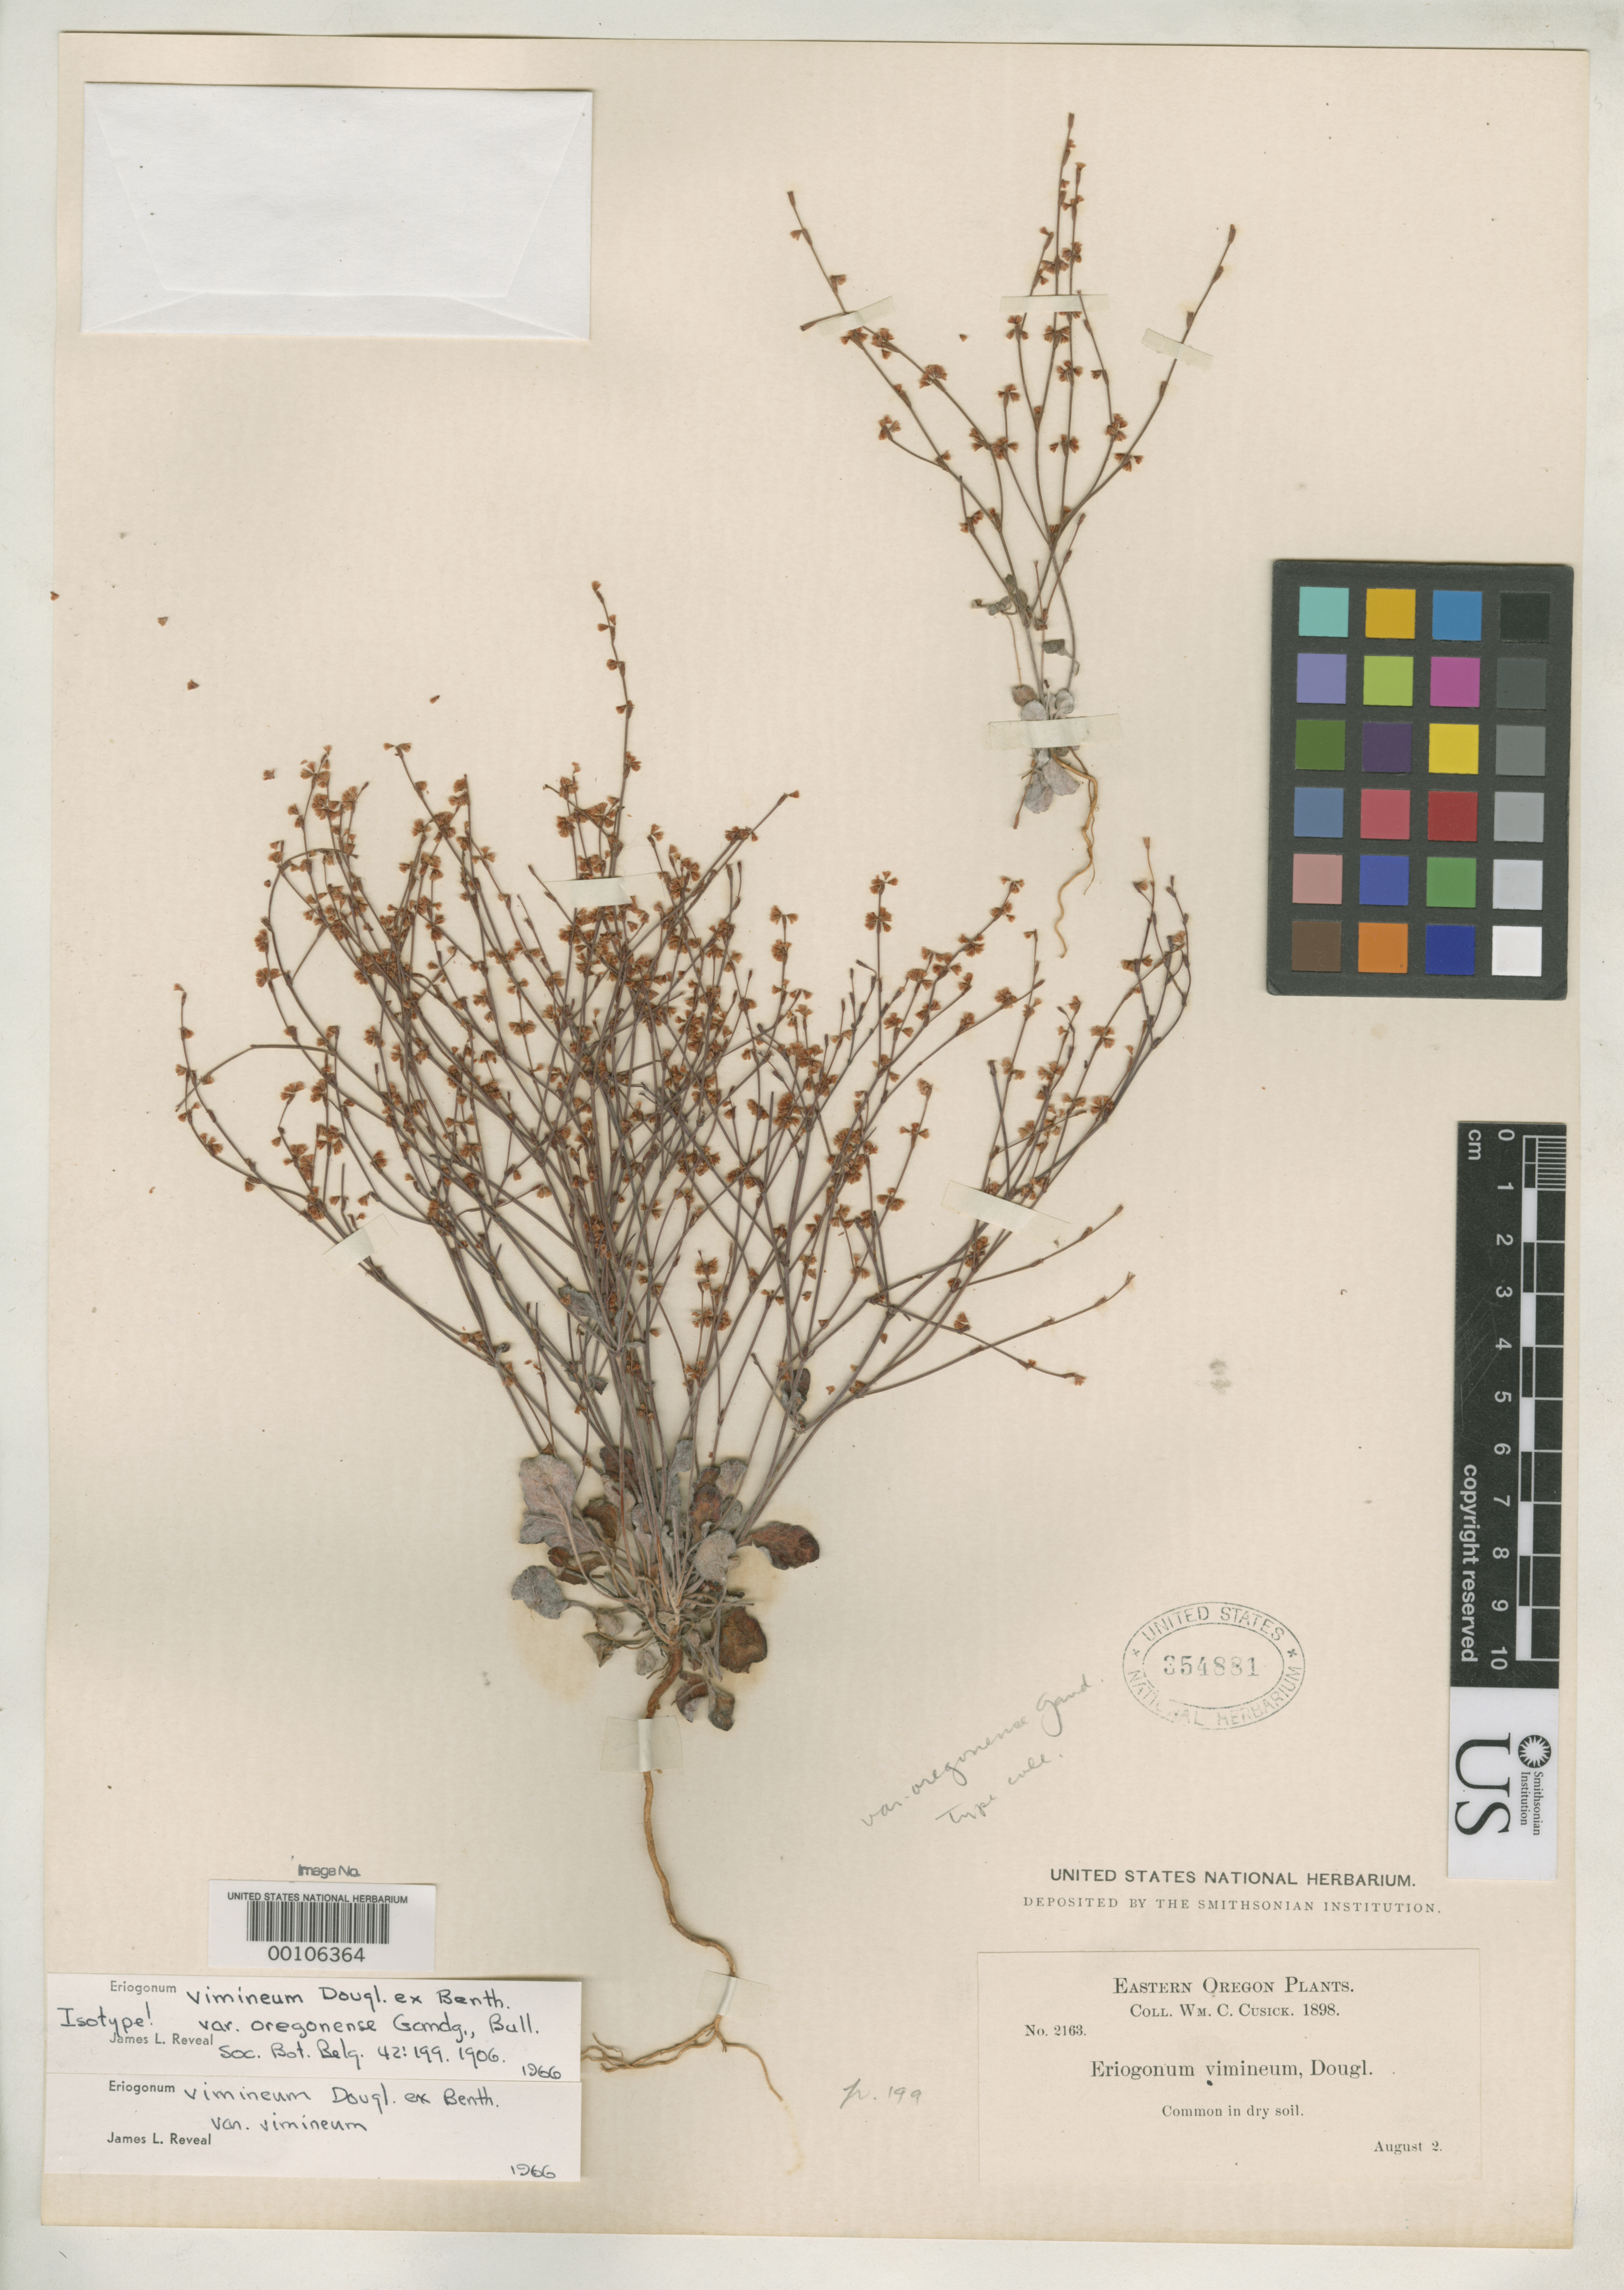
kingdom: Plantae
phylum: Tracheophyta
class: Magnoliopsida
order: Caryophyllales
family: Polygonaceae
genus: Eriogonum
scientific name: Eriogonum vimineum var. oregonense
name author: Gand.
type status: Isotype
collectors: W. C. Cusick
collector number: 2163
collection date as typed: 02 Aug 1898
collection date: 1898-08-02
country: United States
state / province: Oregon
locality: Eastern Oregon.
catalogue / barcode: US 354881